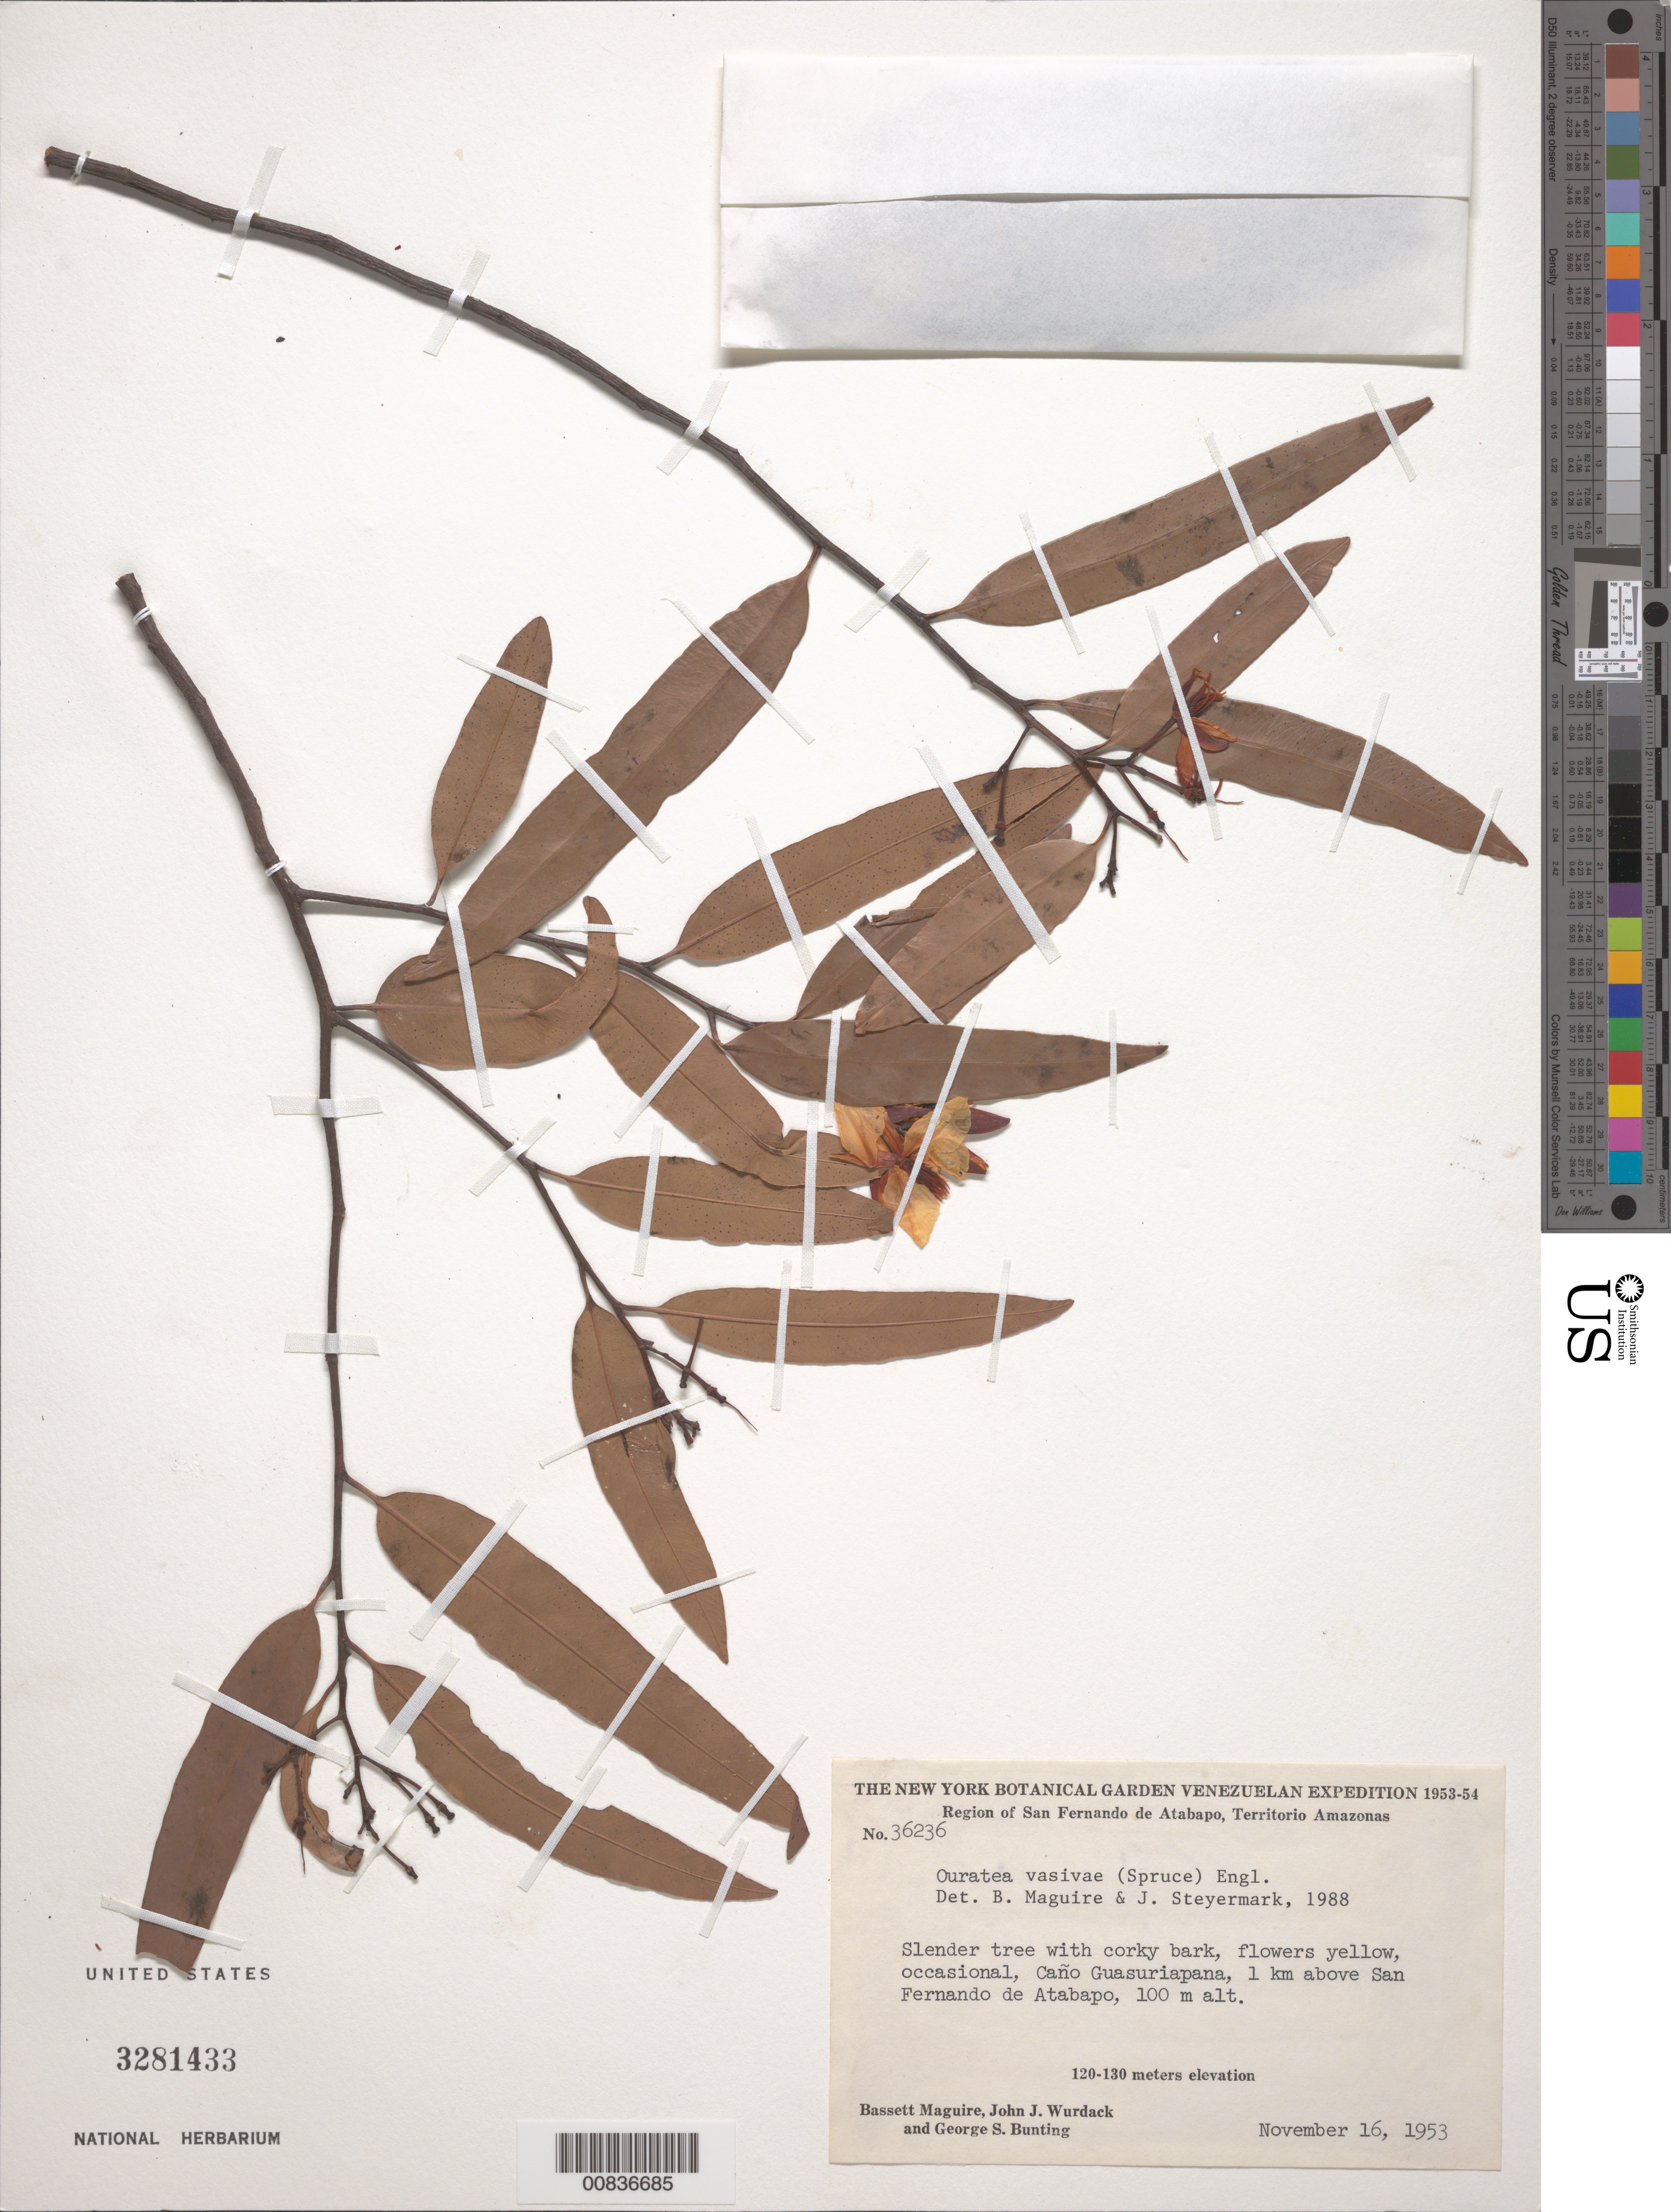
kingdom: Plantae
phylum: Tracheophyta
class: Magnoliopsida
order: Malpighiales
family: Ochnaceae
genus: Ouratea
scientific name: Ouratea vasivae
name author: Spruce ex Engl.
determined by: Steyermark, J. A.; Maguire, B.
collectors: B. Maguire, J. J. Wurdack & G. S. Bunting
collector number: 36236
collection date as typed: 16-Nov-53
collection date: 1953-11-16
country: Venezuela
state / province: Amazonas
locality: Caño Guasuriapano, 1 km above San Fernando de Atabapo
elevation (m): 120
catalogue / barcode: US 3281433